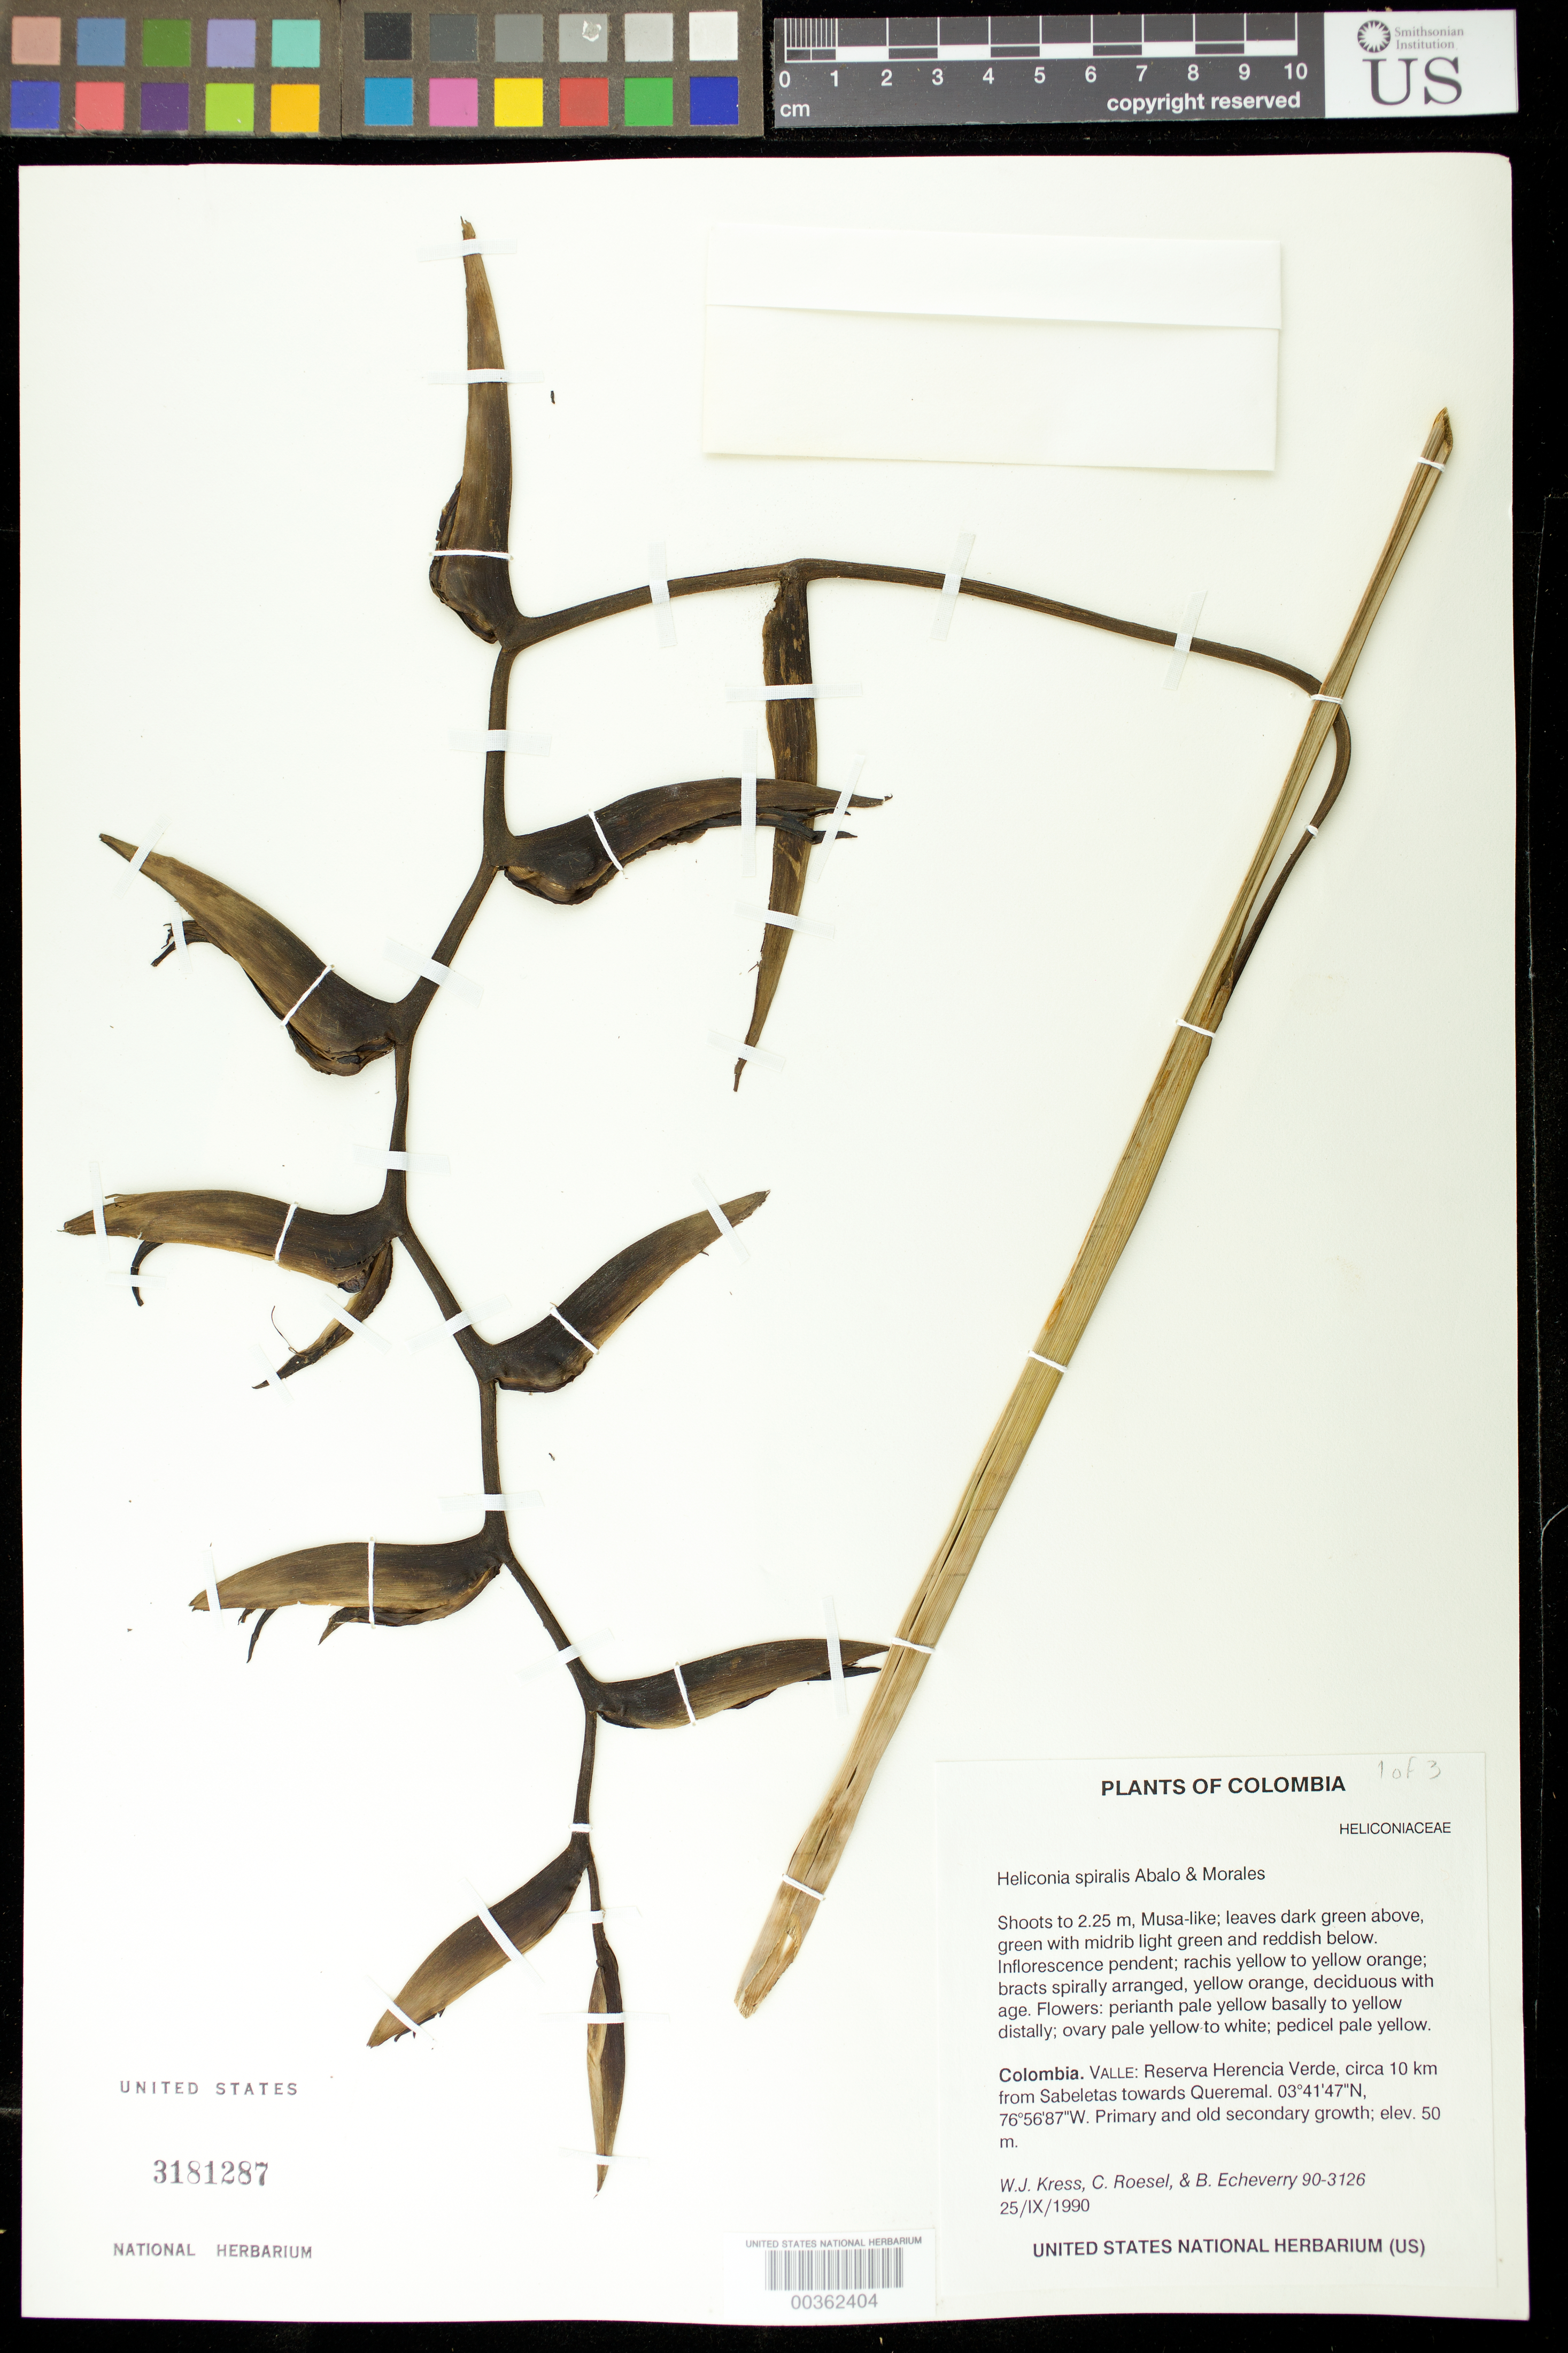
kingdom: Plantae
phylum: Tracheophyta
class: Liliopsida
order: Zingiberales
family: Heliconiaceae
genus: Heliconia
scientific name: Heliconia spiralis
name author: Abalo & G. Morales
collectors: W. J. Kress, C. S. Roesel & B. Echeverry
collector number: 90-3126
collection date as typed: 25 Sep 1990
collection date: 1990-09-25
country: Colombia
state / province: Valle del Cauca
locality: Valle: Reserva Herencia Verde, circa 10 km from Sabeletas towards Queremal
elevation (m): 50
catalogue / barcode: US 3181287